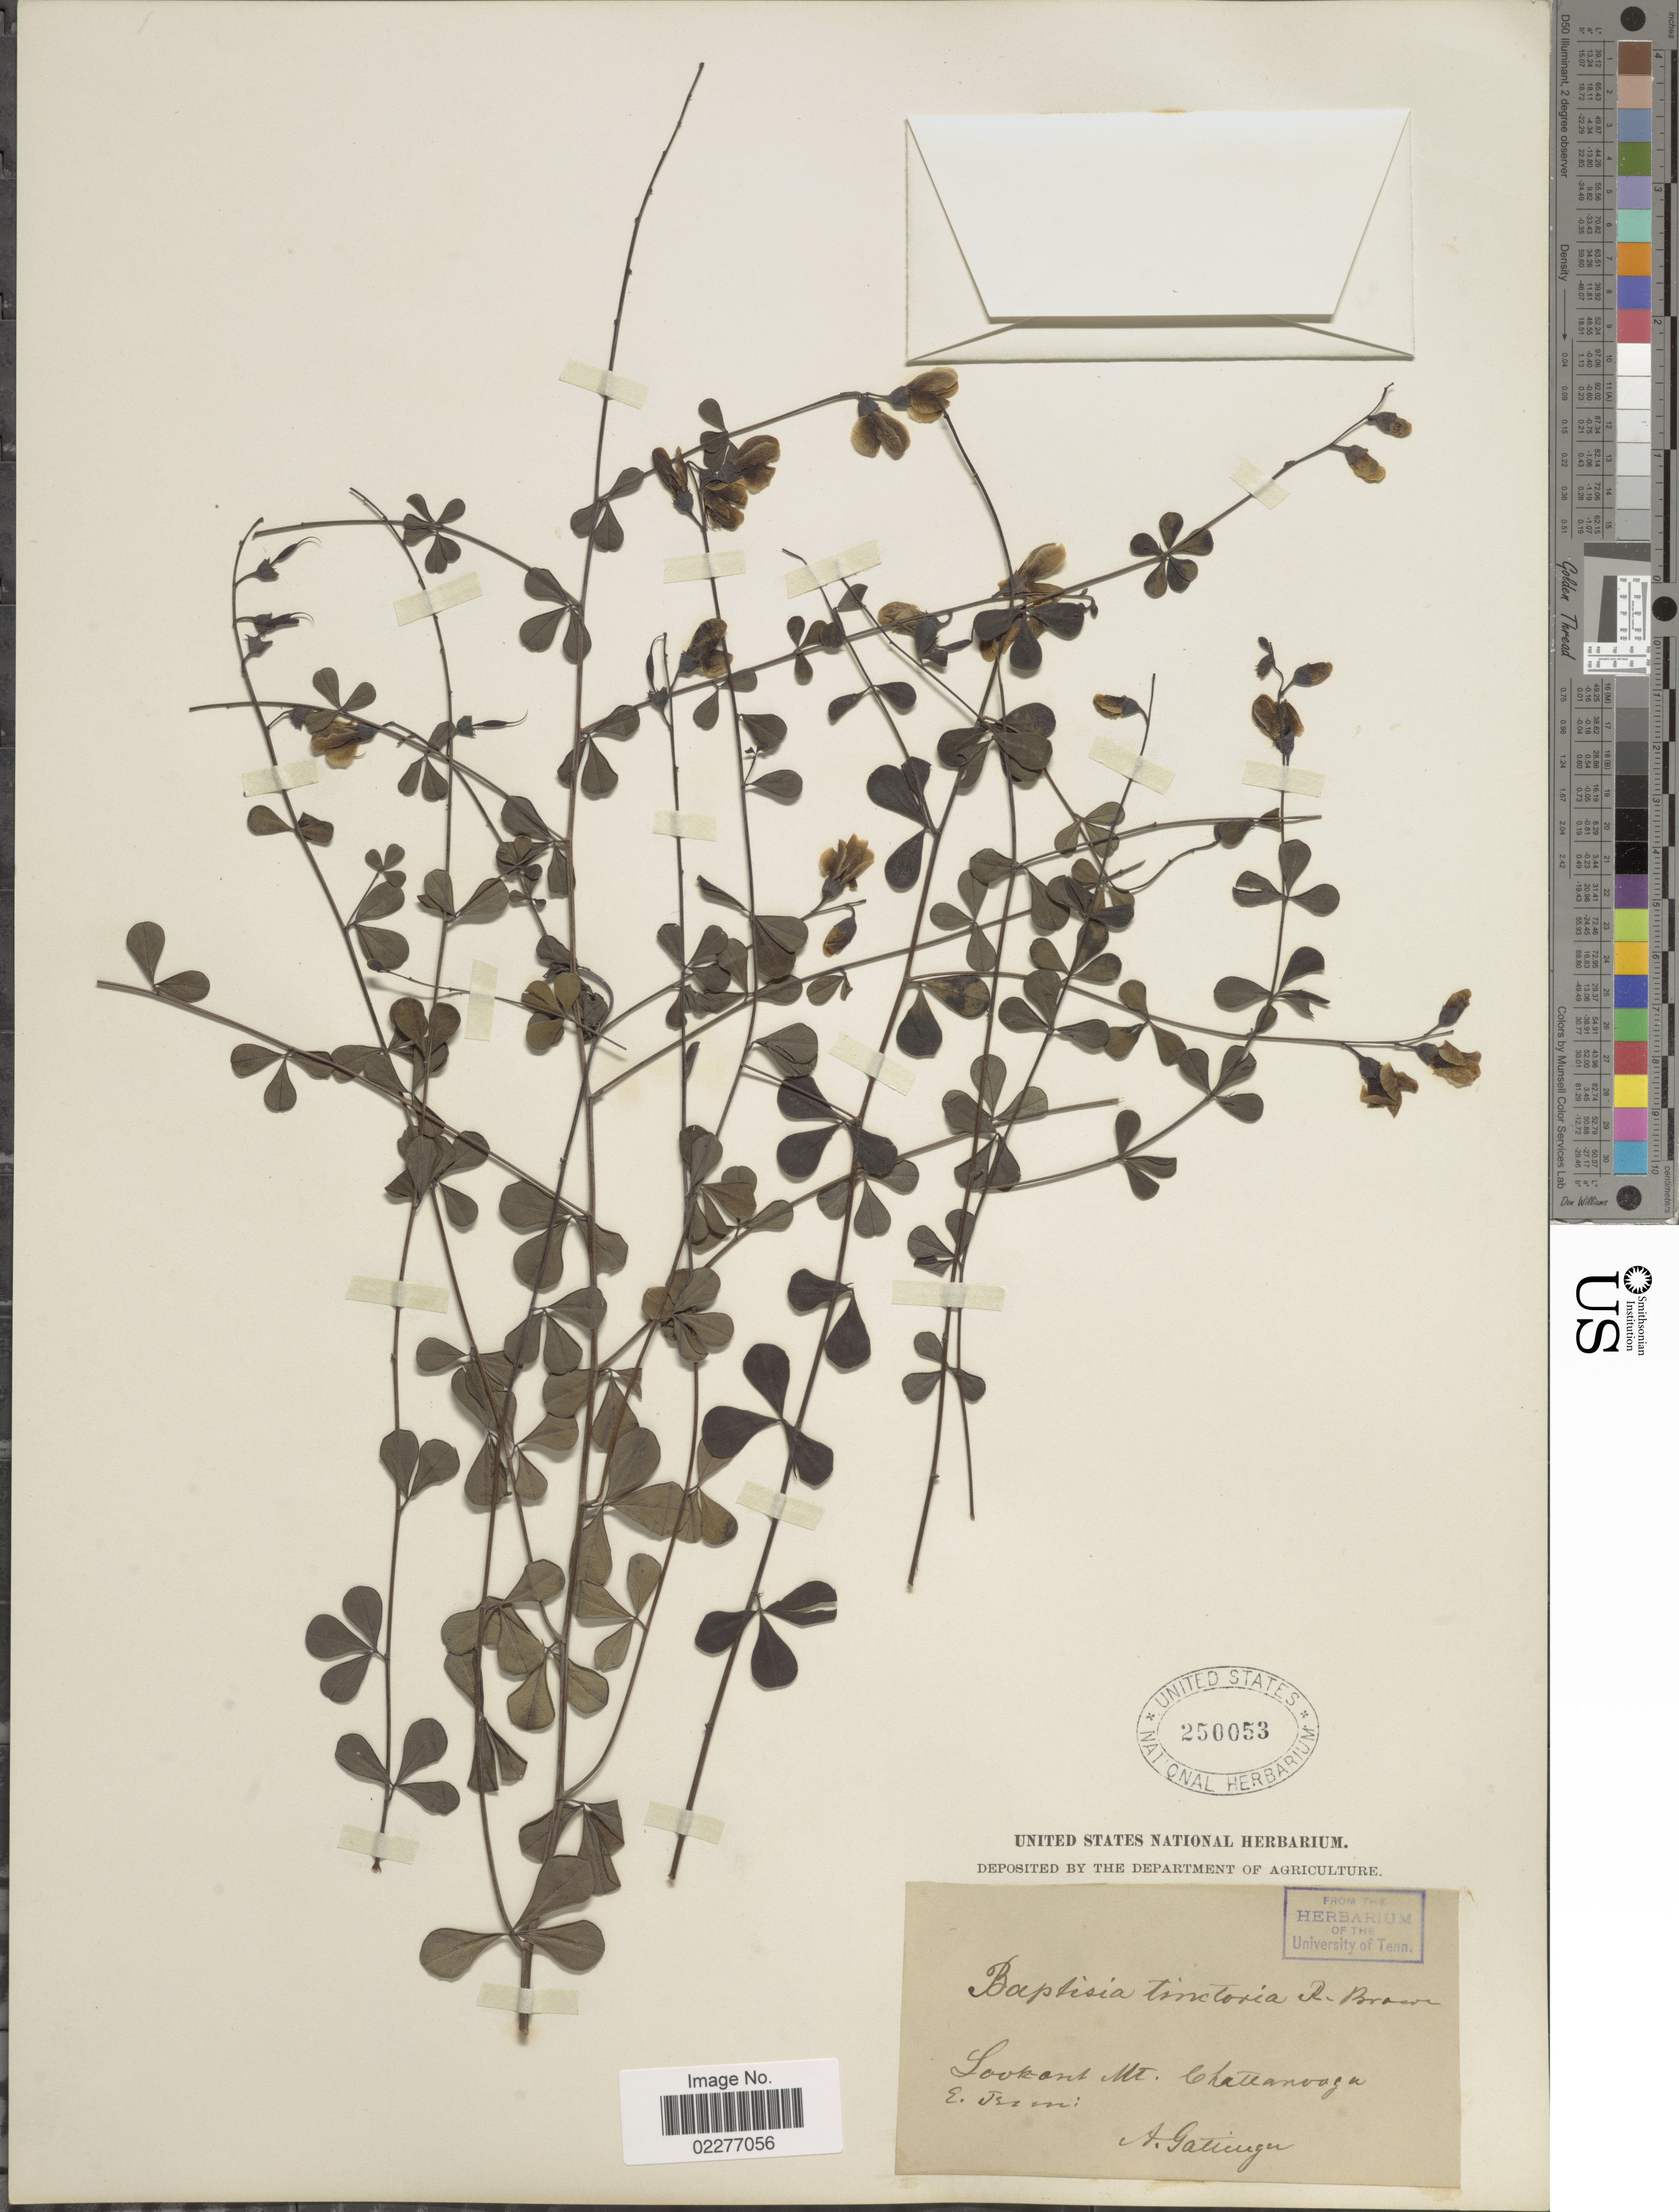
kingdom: Plantae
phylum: Tracheophyta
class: Magnoliopsida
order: Fabales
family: Fabaceae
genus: Baptisia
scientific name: Baptisia tinctoria var. crebra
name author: Fernald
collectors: A. Gattinger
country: United States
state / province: Tennessee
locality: Lookout Mt Chattanooga E Tenn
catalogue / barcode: US 250053